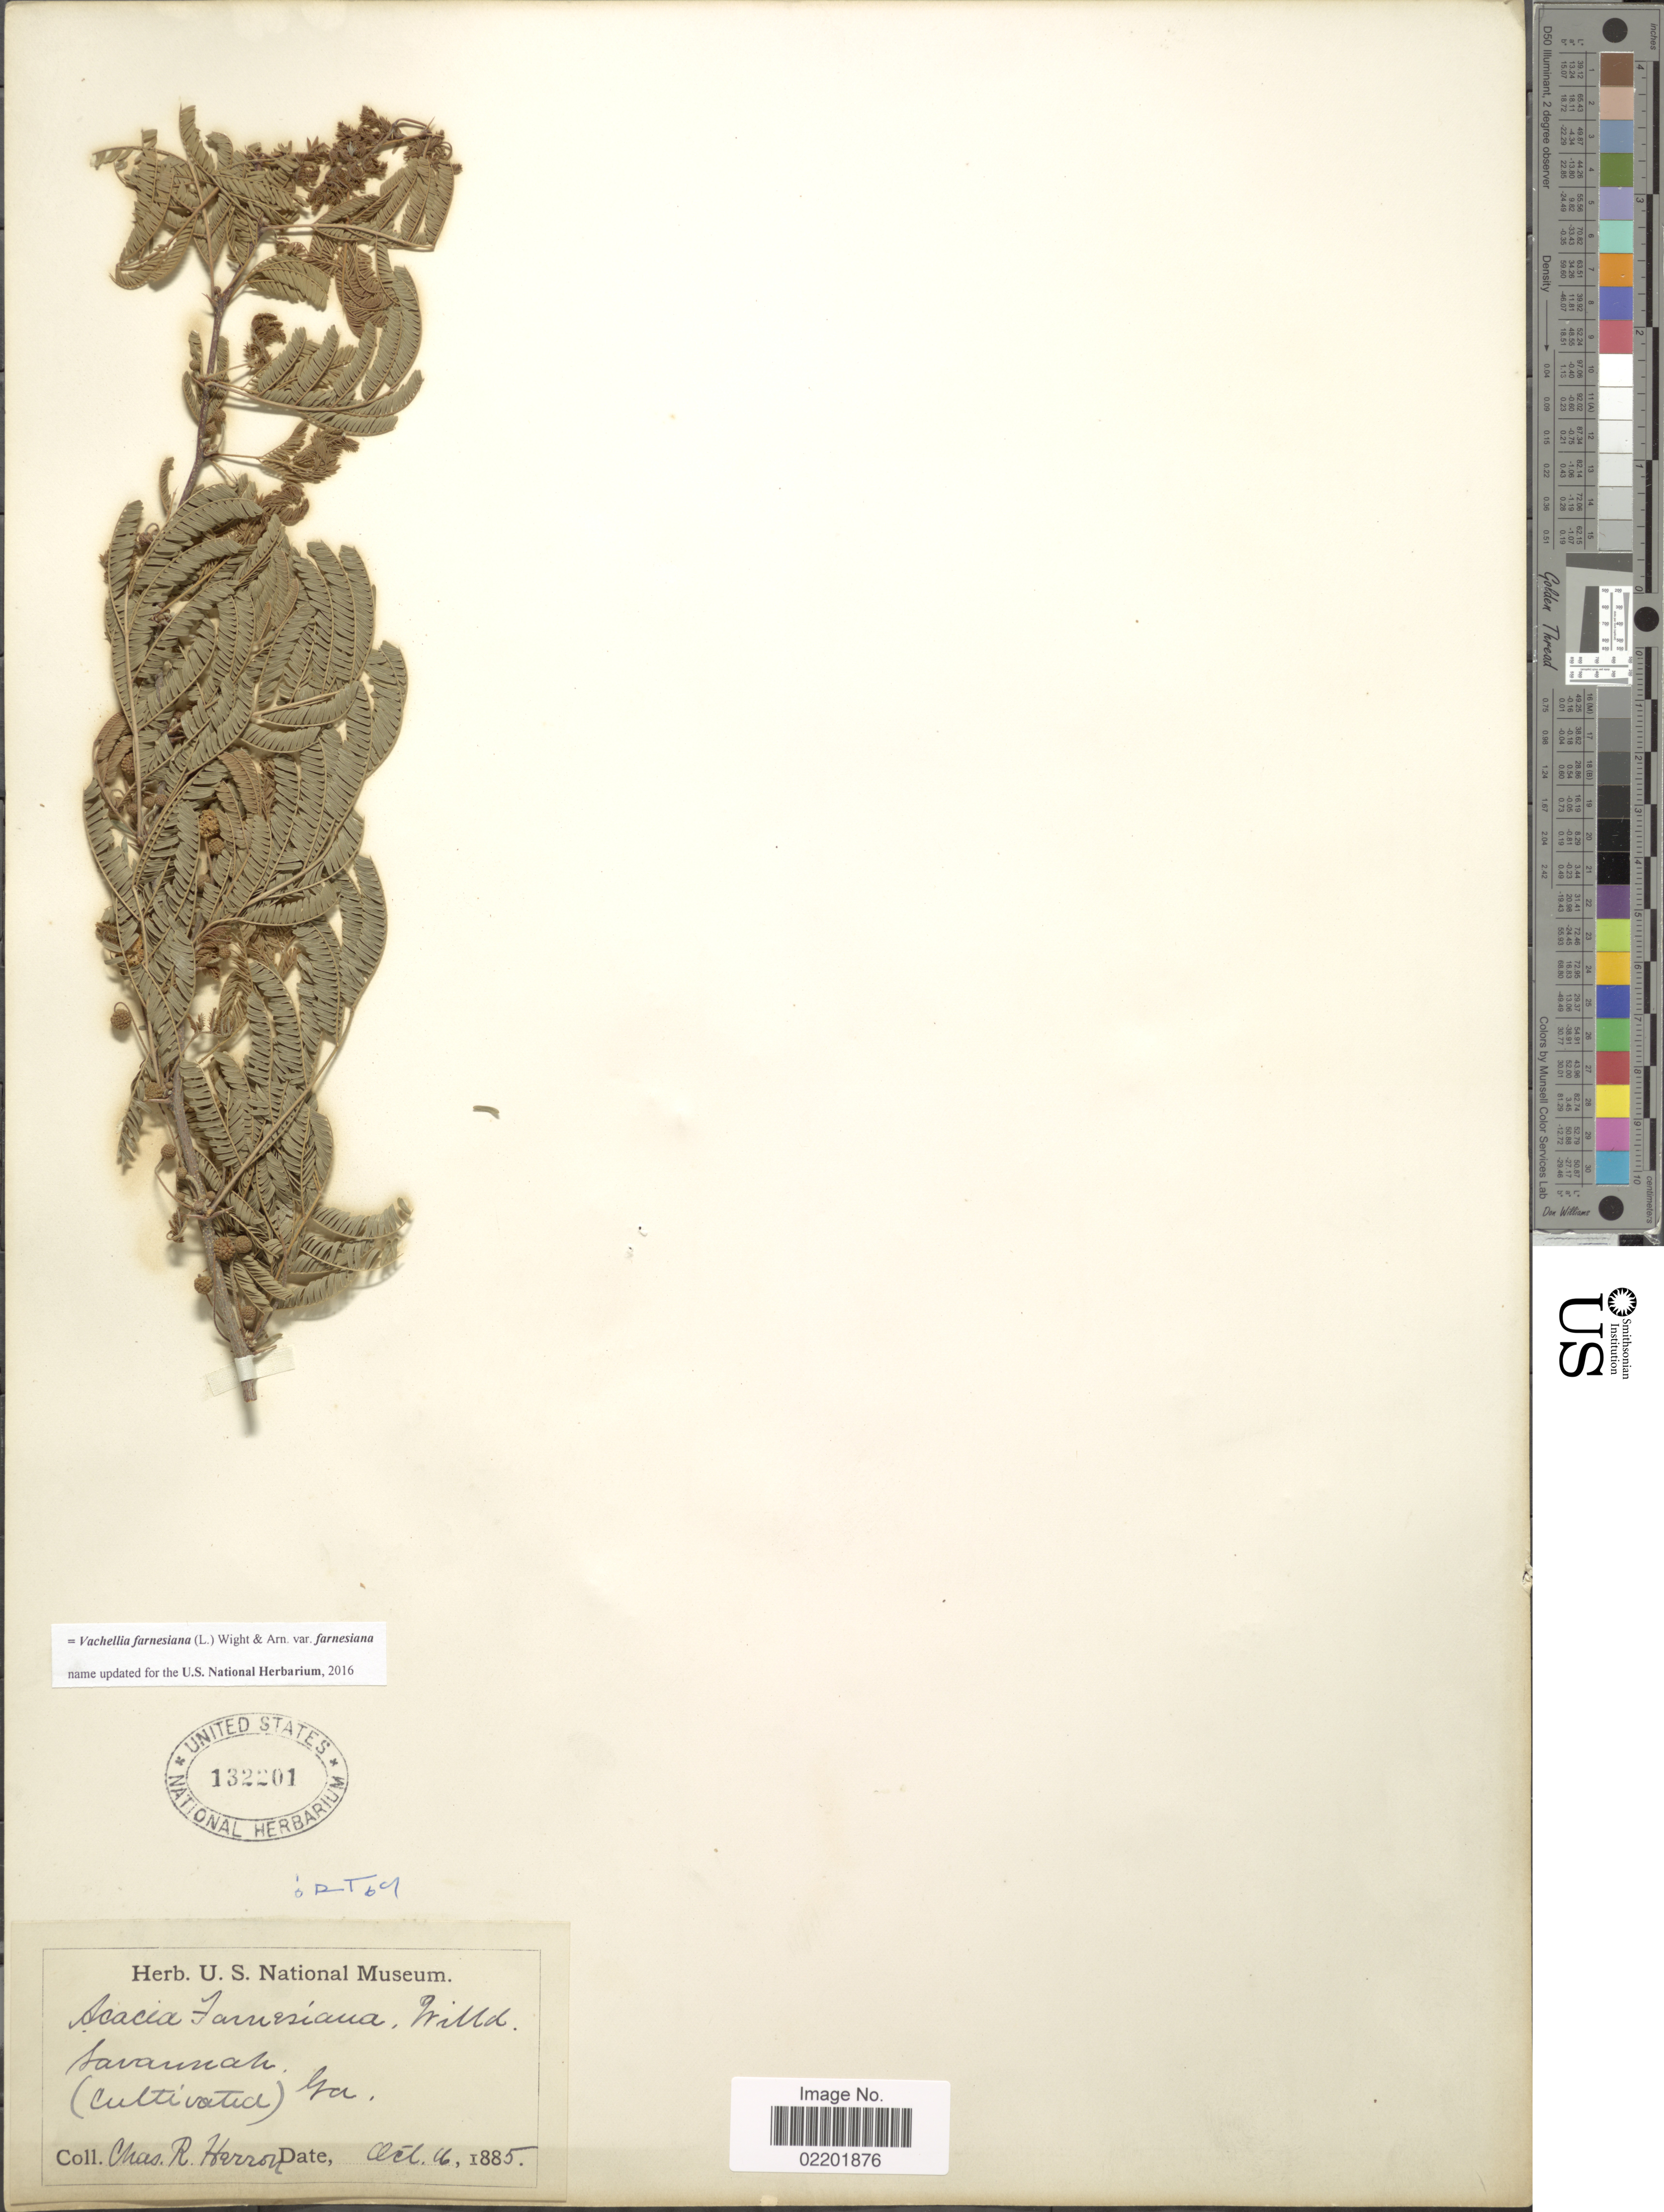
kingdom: Plantae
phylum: Tracheophyta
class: Magnoliopsida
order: Fabales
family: Fabaceae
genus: Vachellia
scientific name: Vachellia farnesiana var. farnesiana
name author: (L.) Wight & Arn.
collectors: C. Harron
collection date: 1885-10-16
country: United States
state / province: Georgia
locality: Ga.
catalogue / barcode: US 132201